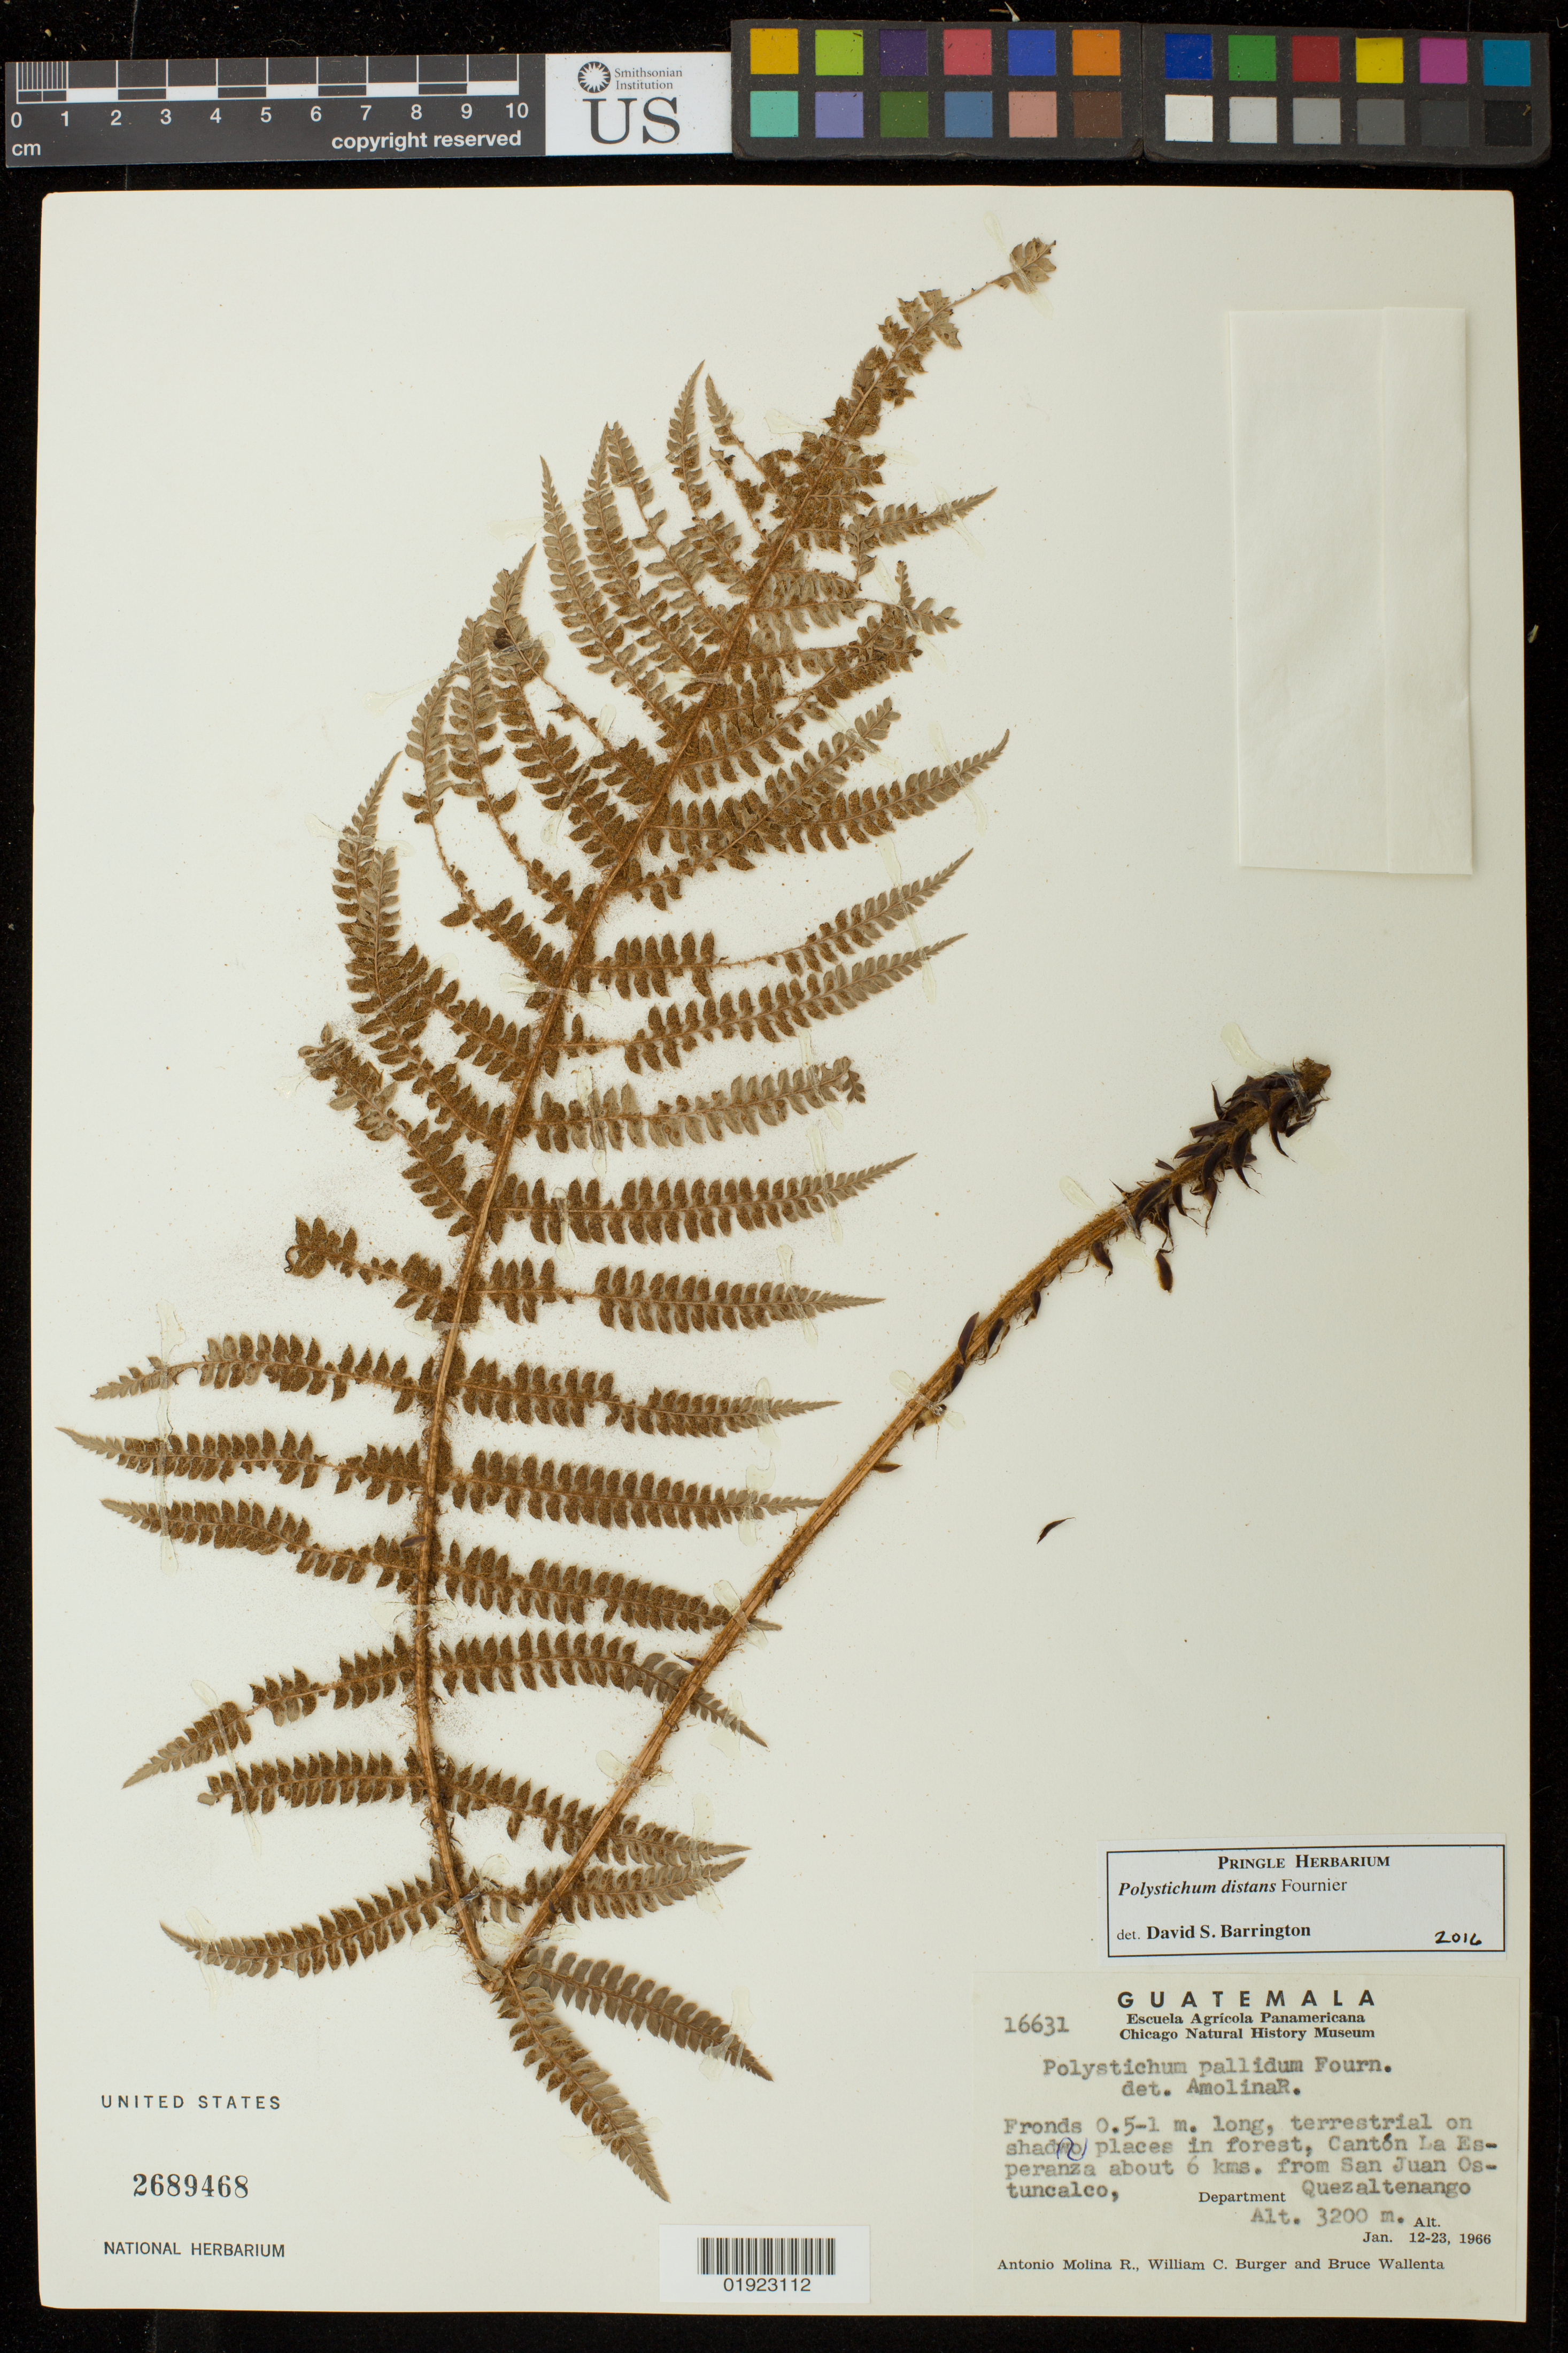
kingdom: Plantae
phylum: Tracheophyta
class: Polypodiopsida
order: Polypodiales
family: Dryopteridaceae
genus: Polystichum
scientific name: Polystichum distans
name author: E. Fourn.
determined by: Barrington, D. S., Curator (VT), University of Vermont (UNITED STATES)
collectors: A. Molina R., W. Burger & B. Wallenta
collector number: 16631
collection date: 1966-01-12/1966-01-23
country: Guatemala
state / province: Quetzaltenango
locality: Canton La Esperanza about 6 kms. from San Juan Ostuncalco.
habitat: Shadow places in forest.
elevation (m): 3200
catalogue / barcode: US 2689468